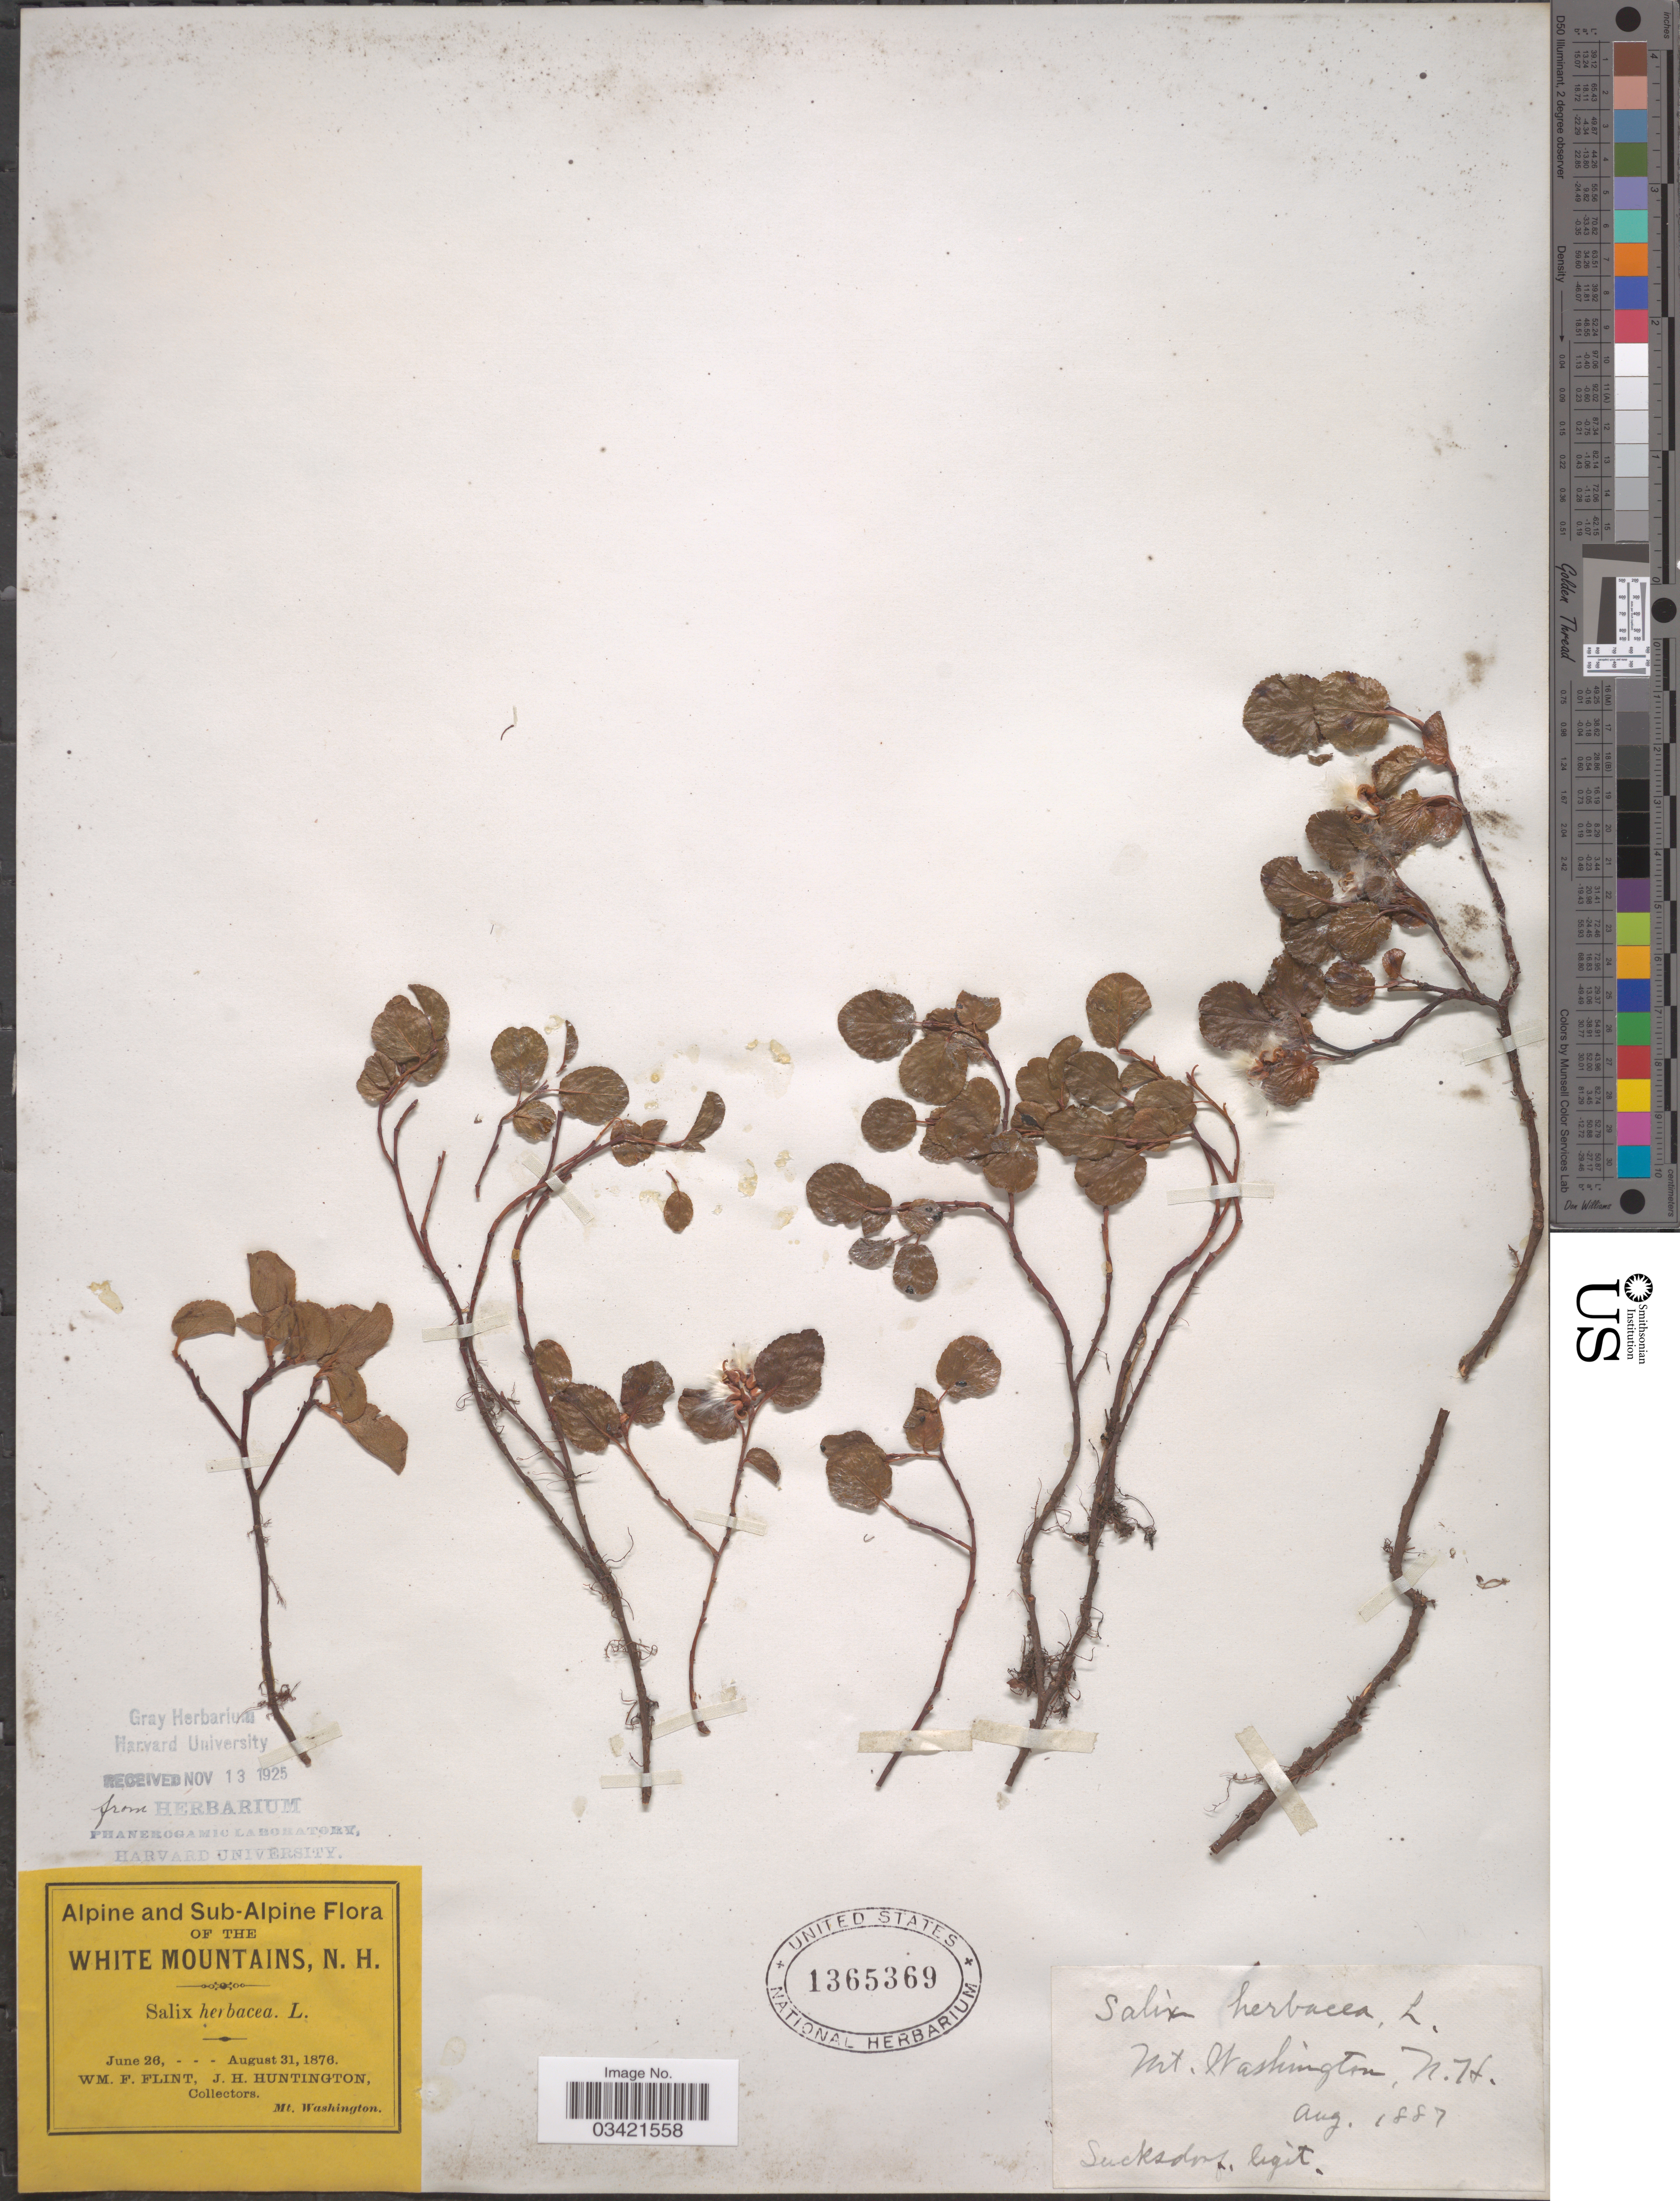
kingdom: Plantae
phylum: Tracheophyta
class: Magnoliopsida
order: Malpighiales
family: Salicaceae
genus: Salix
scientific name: Salix herbacea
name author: L.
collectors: W. Flint & J. Huntington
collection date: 1876-06-26/1876-08-31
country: United States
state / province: New Hampshire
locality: Alpine and Sub-Alpine. White Mountains. Mt. Washington.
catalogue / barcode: US 1365369